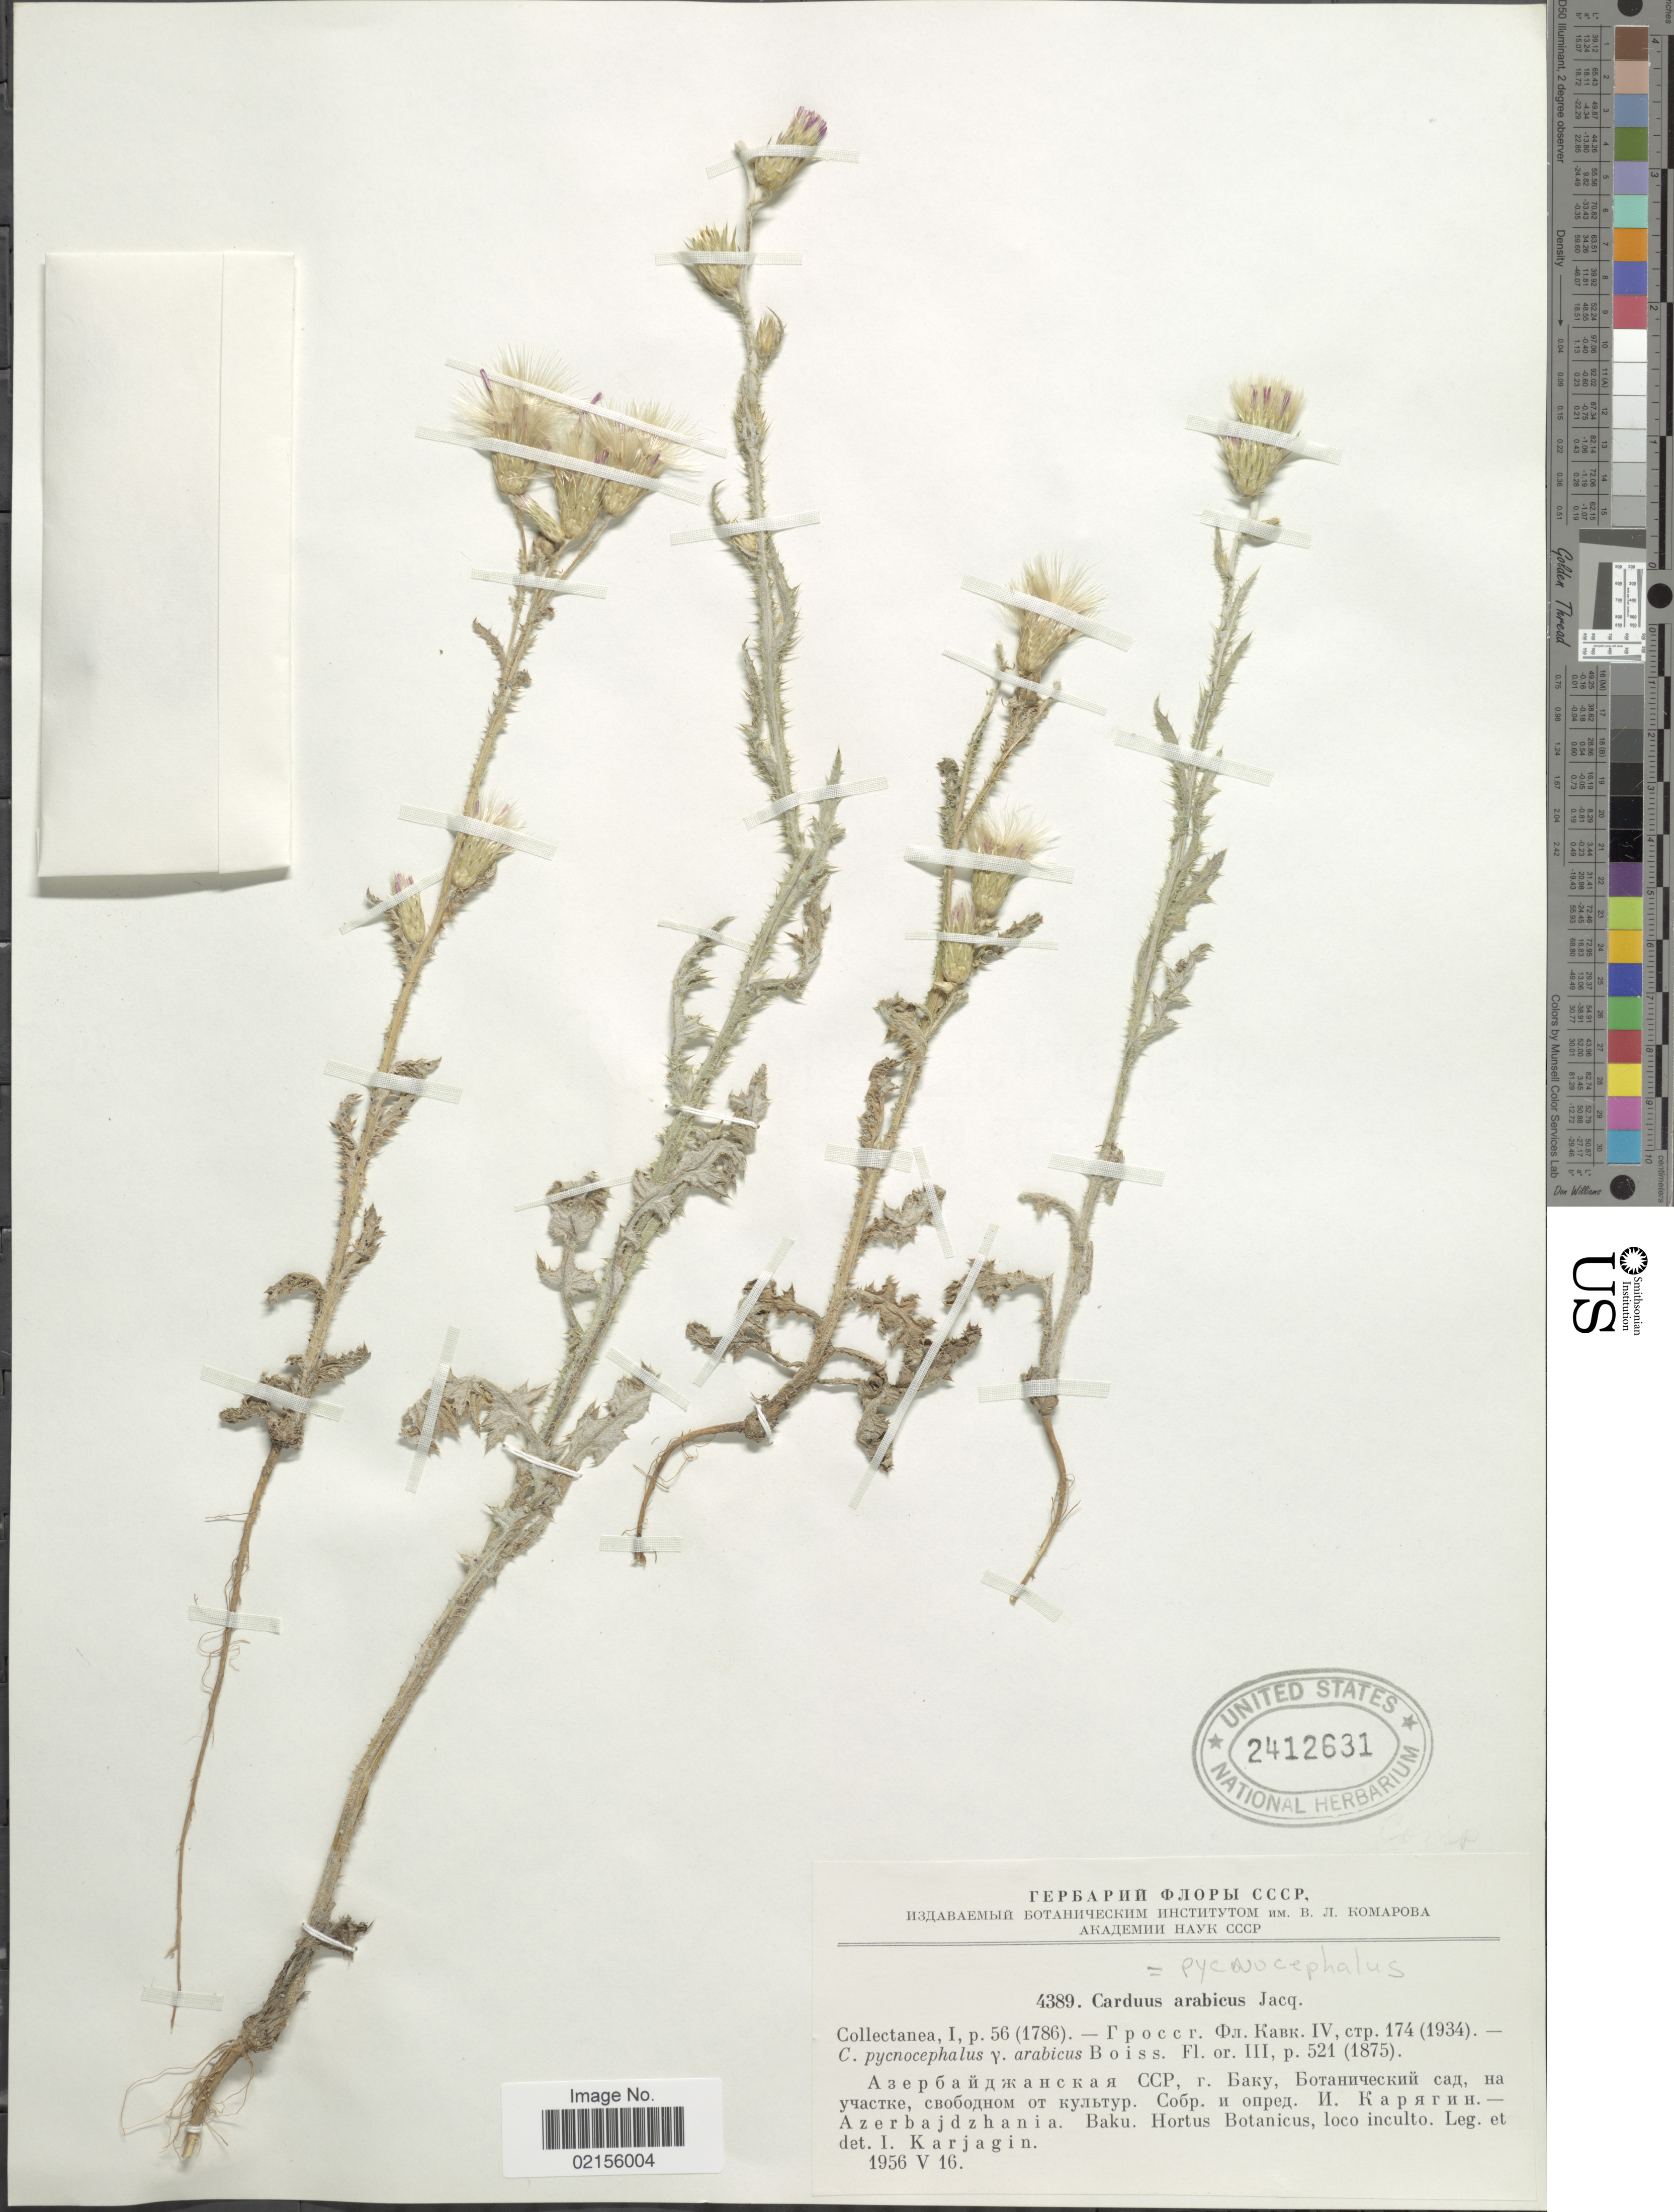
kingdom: Plantae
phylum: Tracheophyta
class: Magnoliopsida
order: Asterales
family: Asteraceae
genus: Carduus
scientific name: Carduus pycnocephalus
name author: L.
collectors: I. Karjagin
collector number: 4389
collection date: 1956-05-16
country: Azerbaijan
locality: Baku. Hortus Botanicus, loco inculto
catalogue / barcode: US 2412631